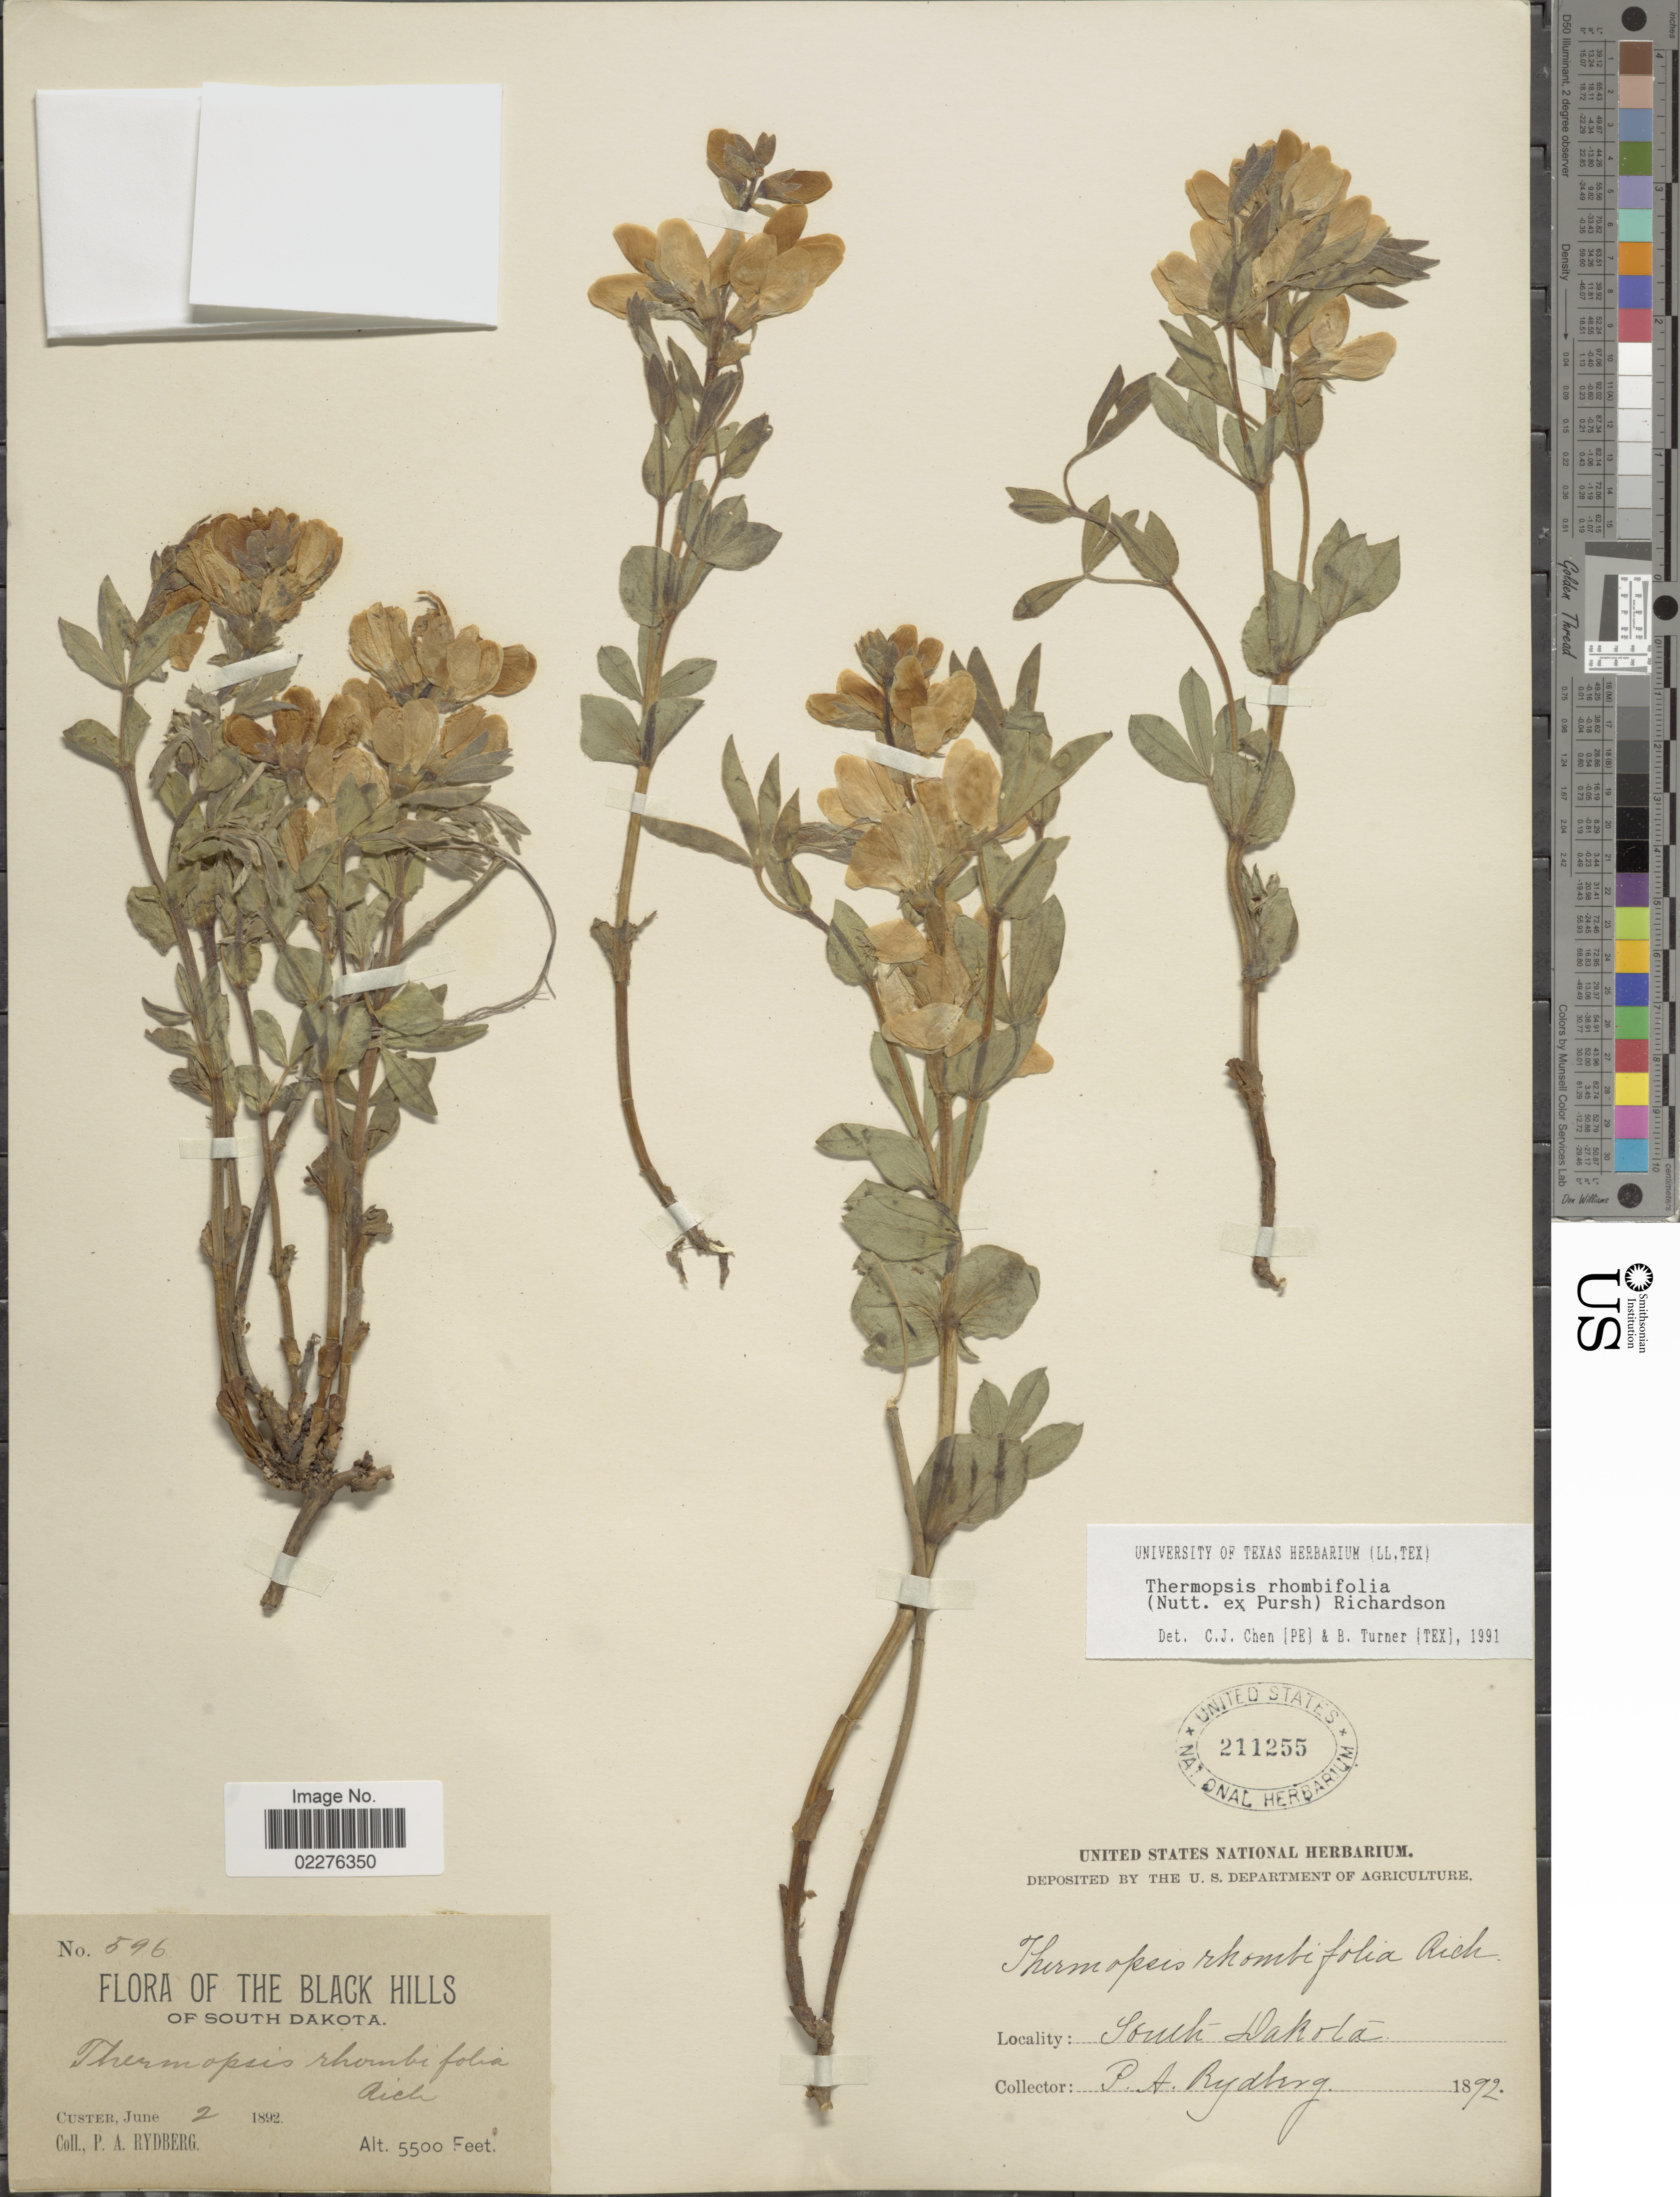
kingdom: Plantae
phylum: Tracheophyta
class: Magnoliopsida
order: Fabales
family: Fabaceae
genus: Thermopsis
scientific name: Thermopsis rhombifolia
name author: Richardson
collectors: P. A. Rydberg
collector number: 596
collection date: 1892-06-02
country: United States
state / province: South Dakota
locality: The Black Hills, Custer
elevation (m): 1676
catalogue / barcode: US 211255